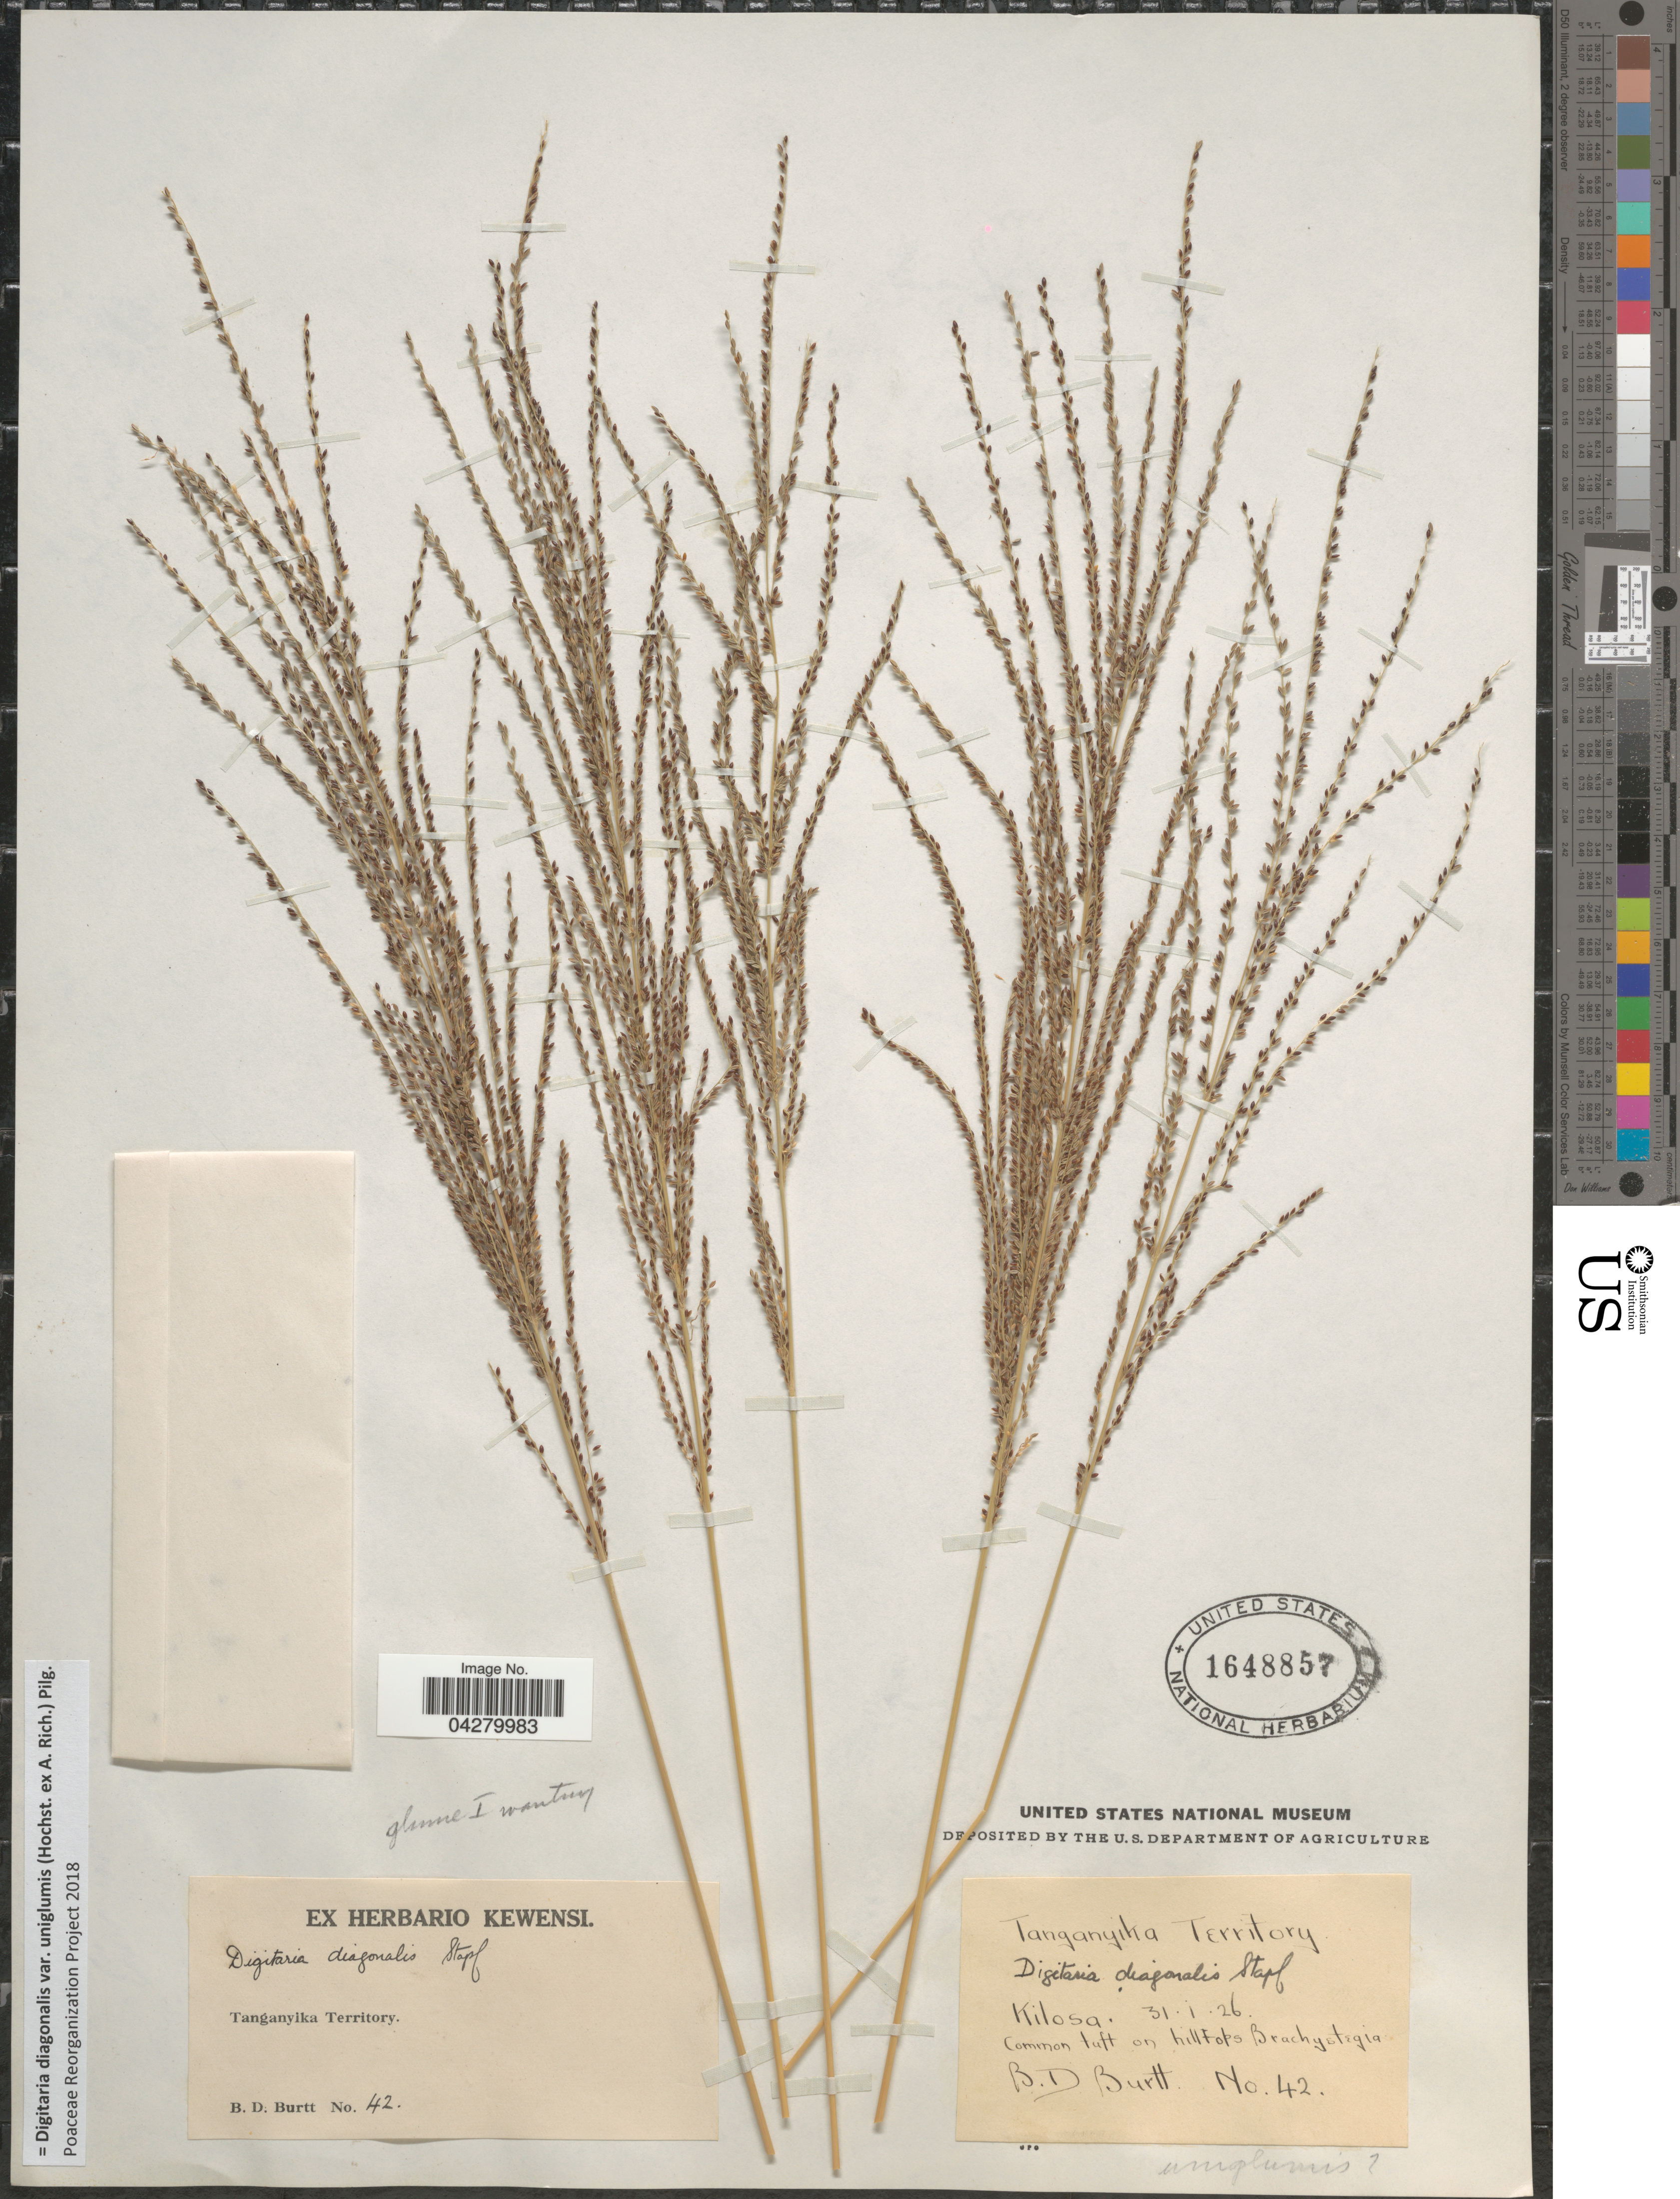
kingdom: Plantae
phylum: Tracheophyta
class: Liliopsida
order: Poales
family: Poaceae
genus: Digitaria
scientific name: Digitaria diagonalis var. uniglumis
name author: (Hochst. ex A. Rich.) Pilg.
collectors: B. D. Burtt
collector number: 42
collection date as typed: Transcribed d/m/y: 31/1/26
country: Tanzania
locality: Tanganyika Territory. Kilosa.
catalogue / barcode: US 1648857